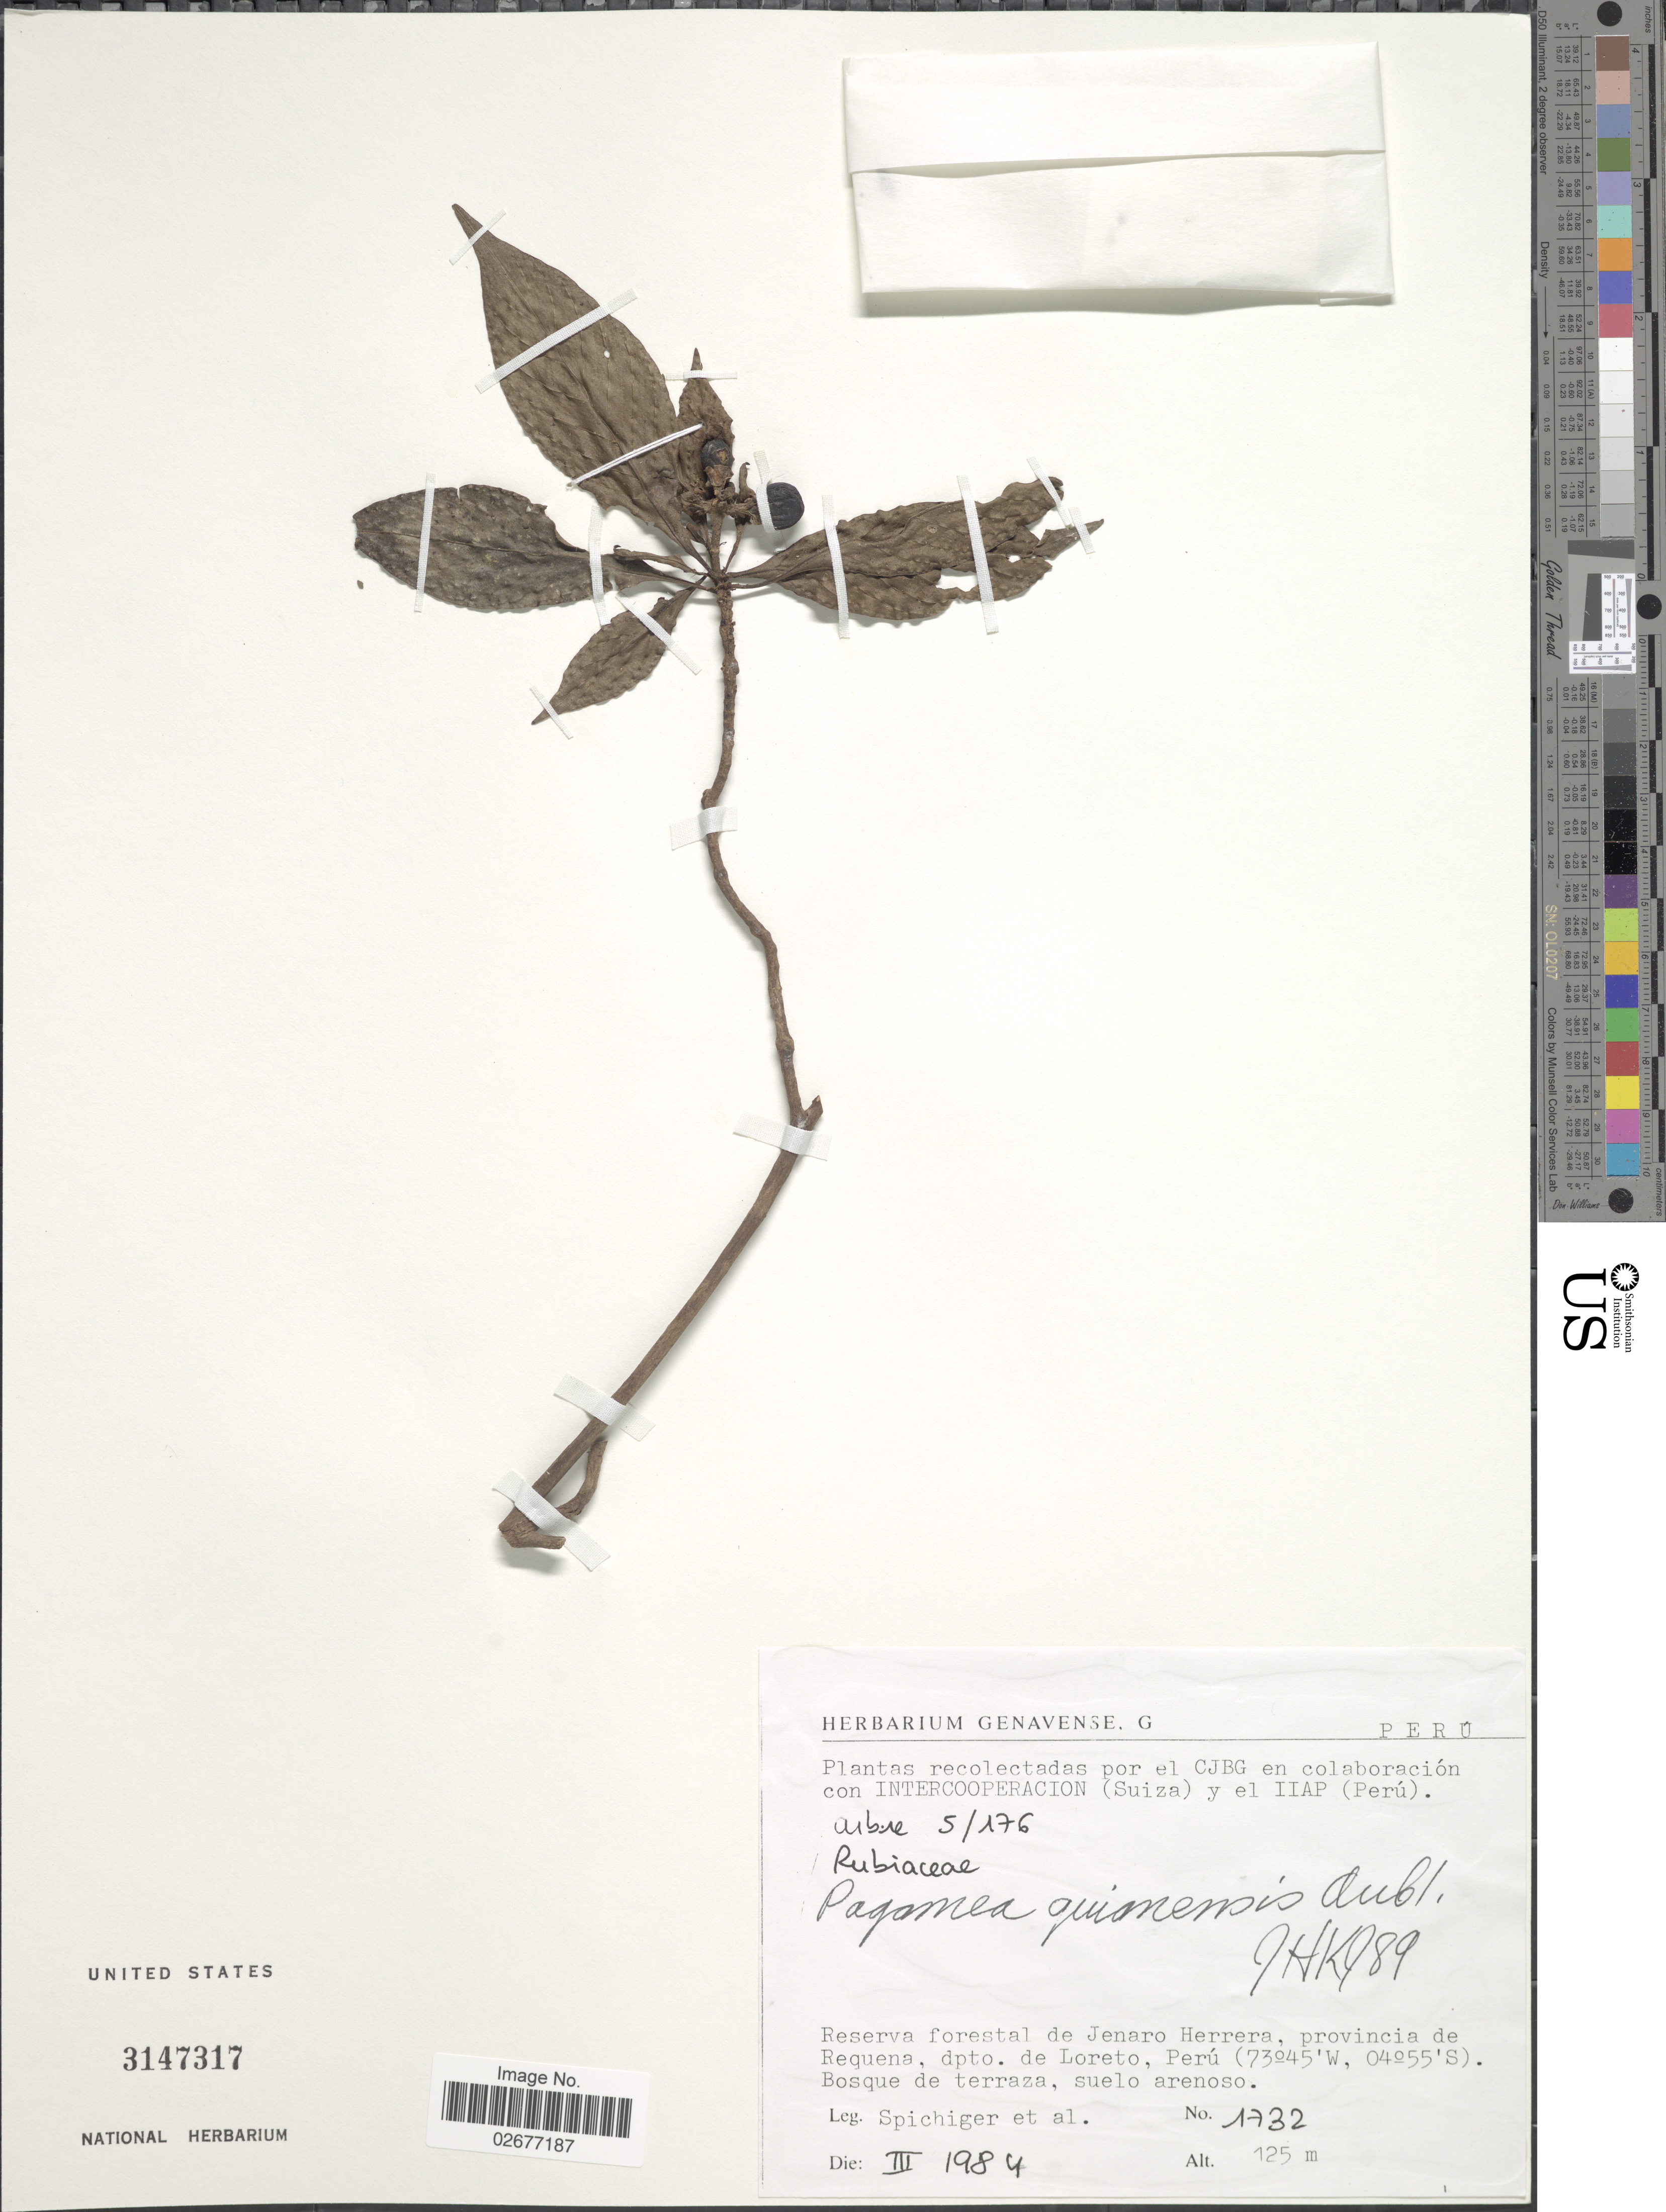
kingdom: Plantae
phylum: Tracheophyta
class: Magnoliopsida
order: Gentianales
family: Rubiaceae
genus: Pagamea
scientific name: Pagamea guianensis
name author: Aubl.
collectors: Spichiger & et al.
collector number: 1732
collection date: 1984-03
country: Peru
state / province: Loreto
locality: Reserva forestal de Jenaro Herrera, provincia de Requena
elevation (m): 125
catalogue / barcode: US 3147317